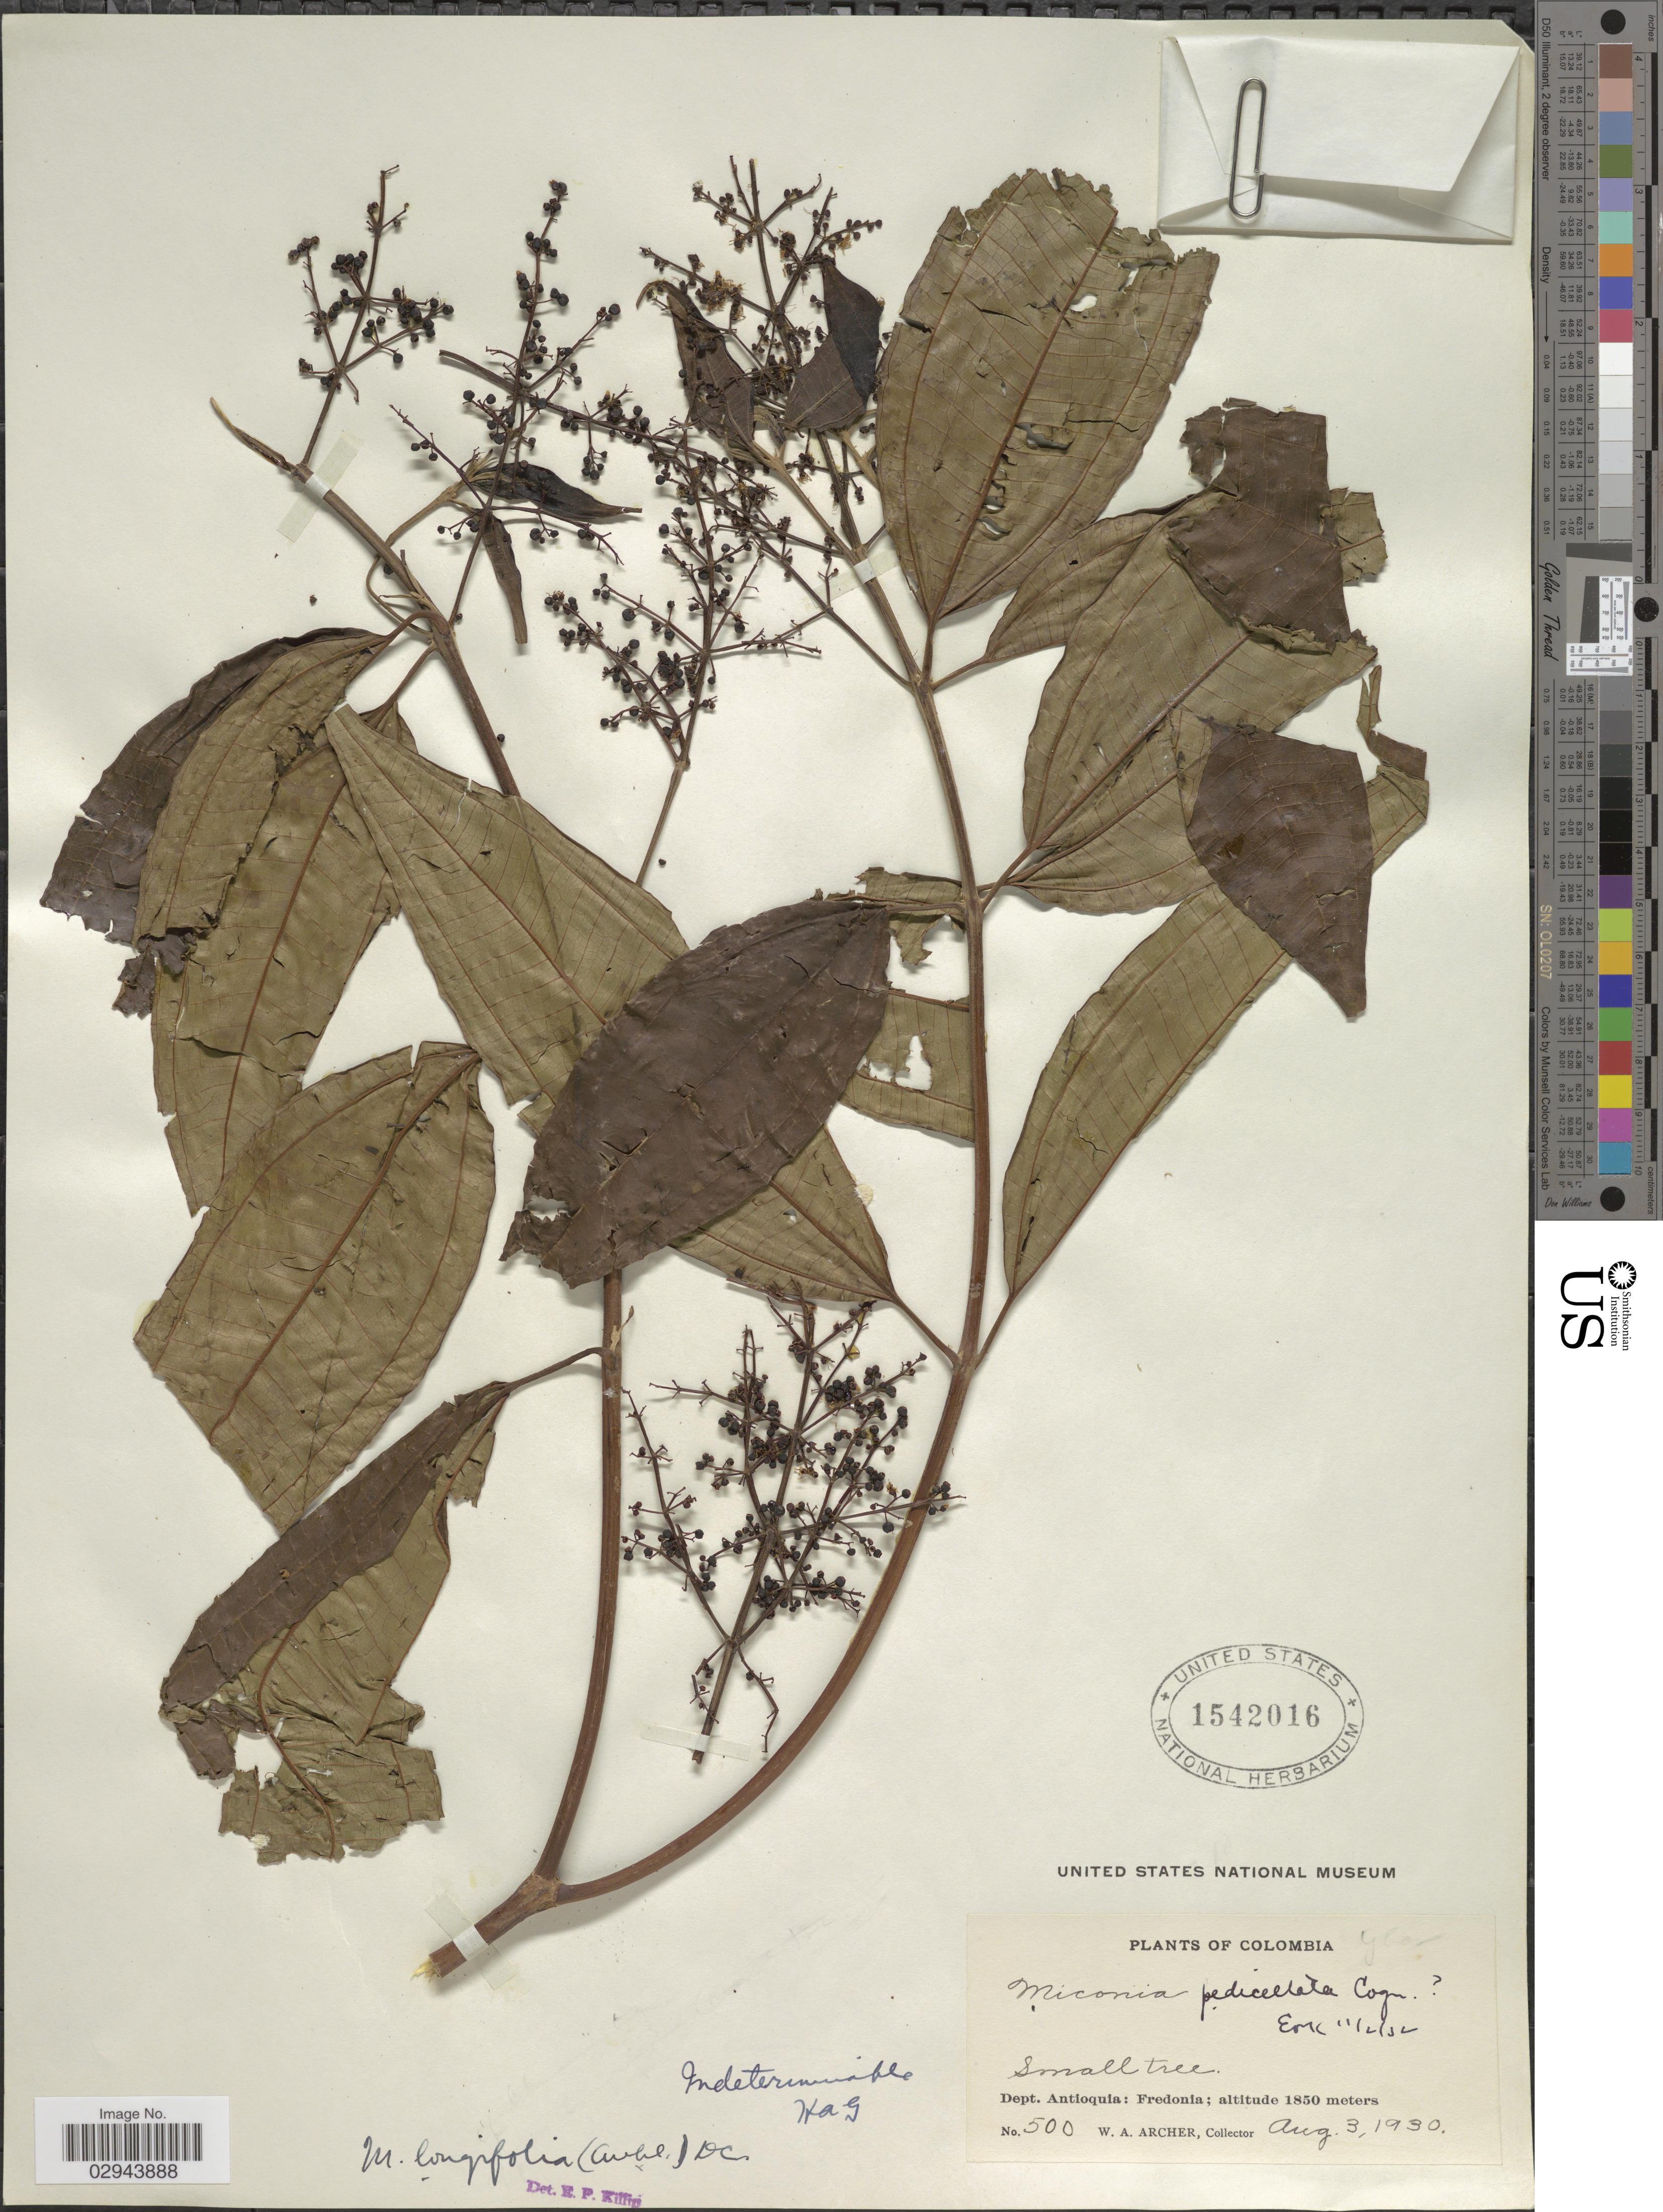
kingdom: Plantae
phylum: Tracheophyta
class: Magnoliopsida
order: Myrtales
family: Melastomataceae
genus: Miconia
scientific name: Miconia ternatifolia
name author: Triana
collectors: W. Archer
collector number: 500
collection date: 1930-08-03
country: Colombia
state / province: Antioquia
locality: Dept. Antioquia: Fredonia.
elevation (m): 1850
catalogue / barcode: US 1542016